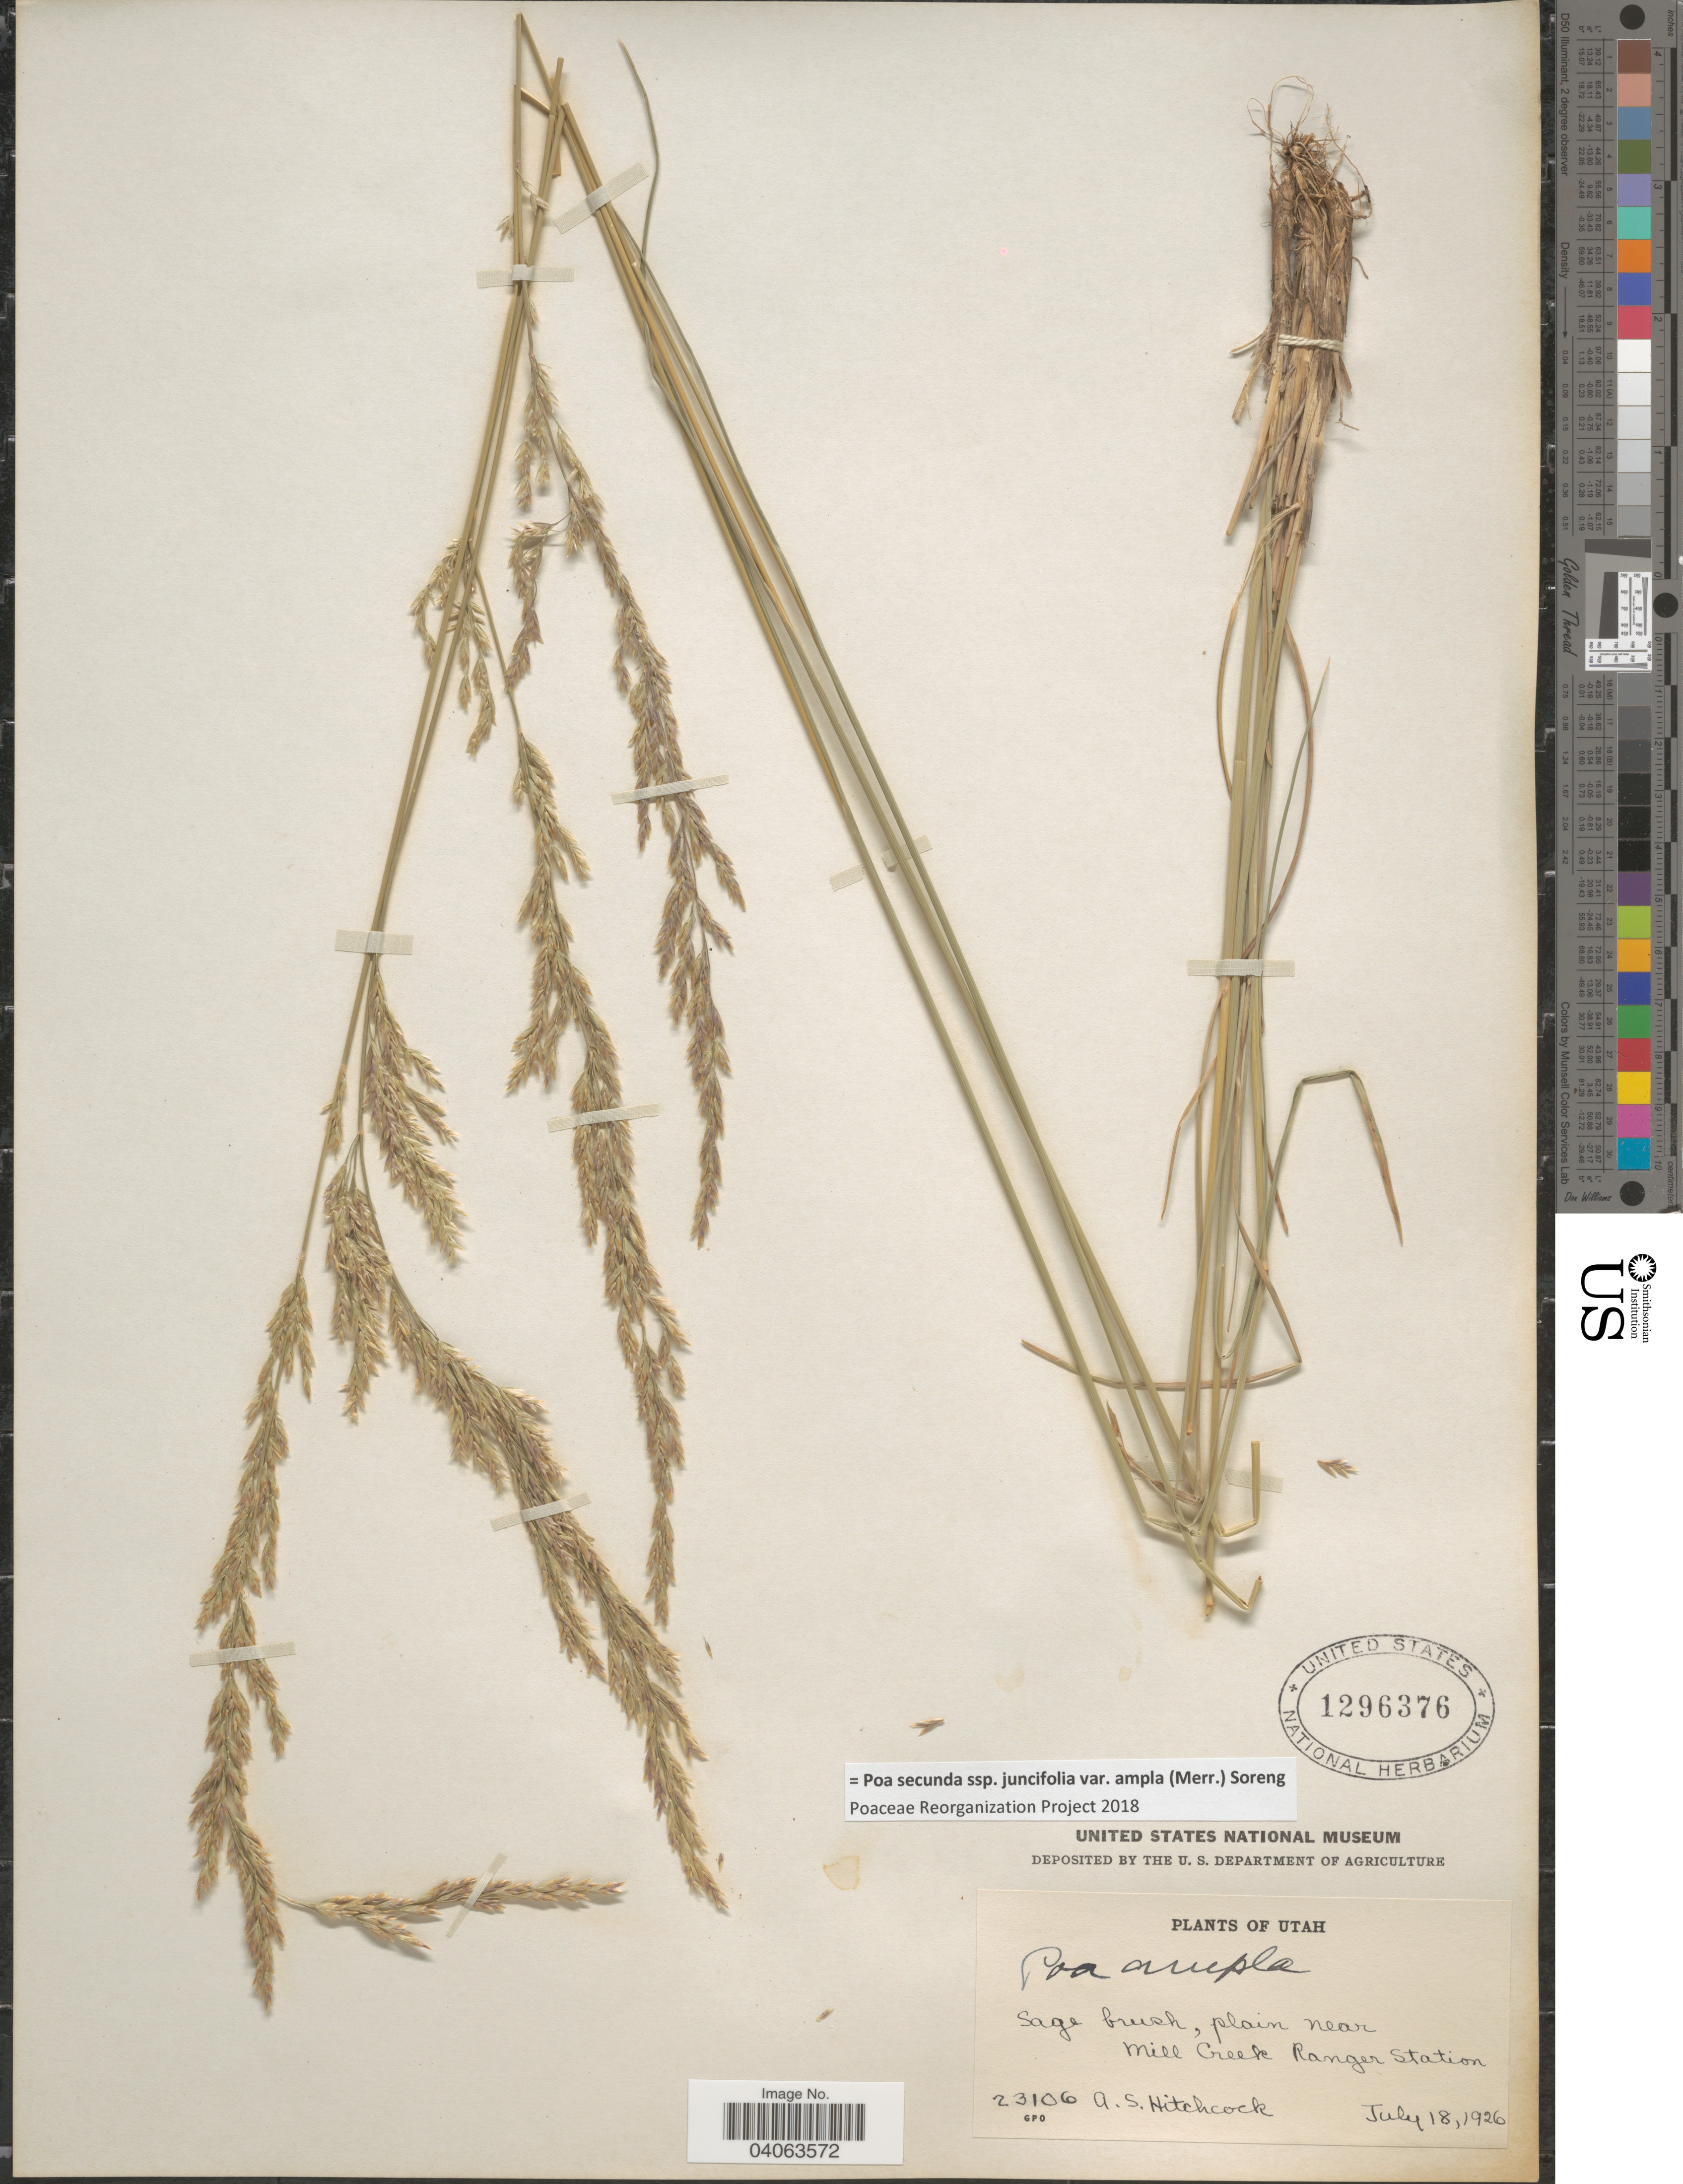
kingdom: Plantae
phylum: Tracheophyta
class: Liliopsida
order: Poales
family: Poaceae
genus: Poa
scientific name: Poa secunda subsp. juncifolia var. ampla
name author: (Merr.) Soreng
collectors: A. S. Hitchcock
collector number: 23106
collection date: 1926-07-18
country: United States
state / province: Utah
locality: Near Mill Creek Ranger Station.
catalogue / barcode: US 1296376